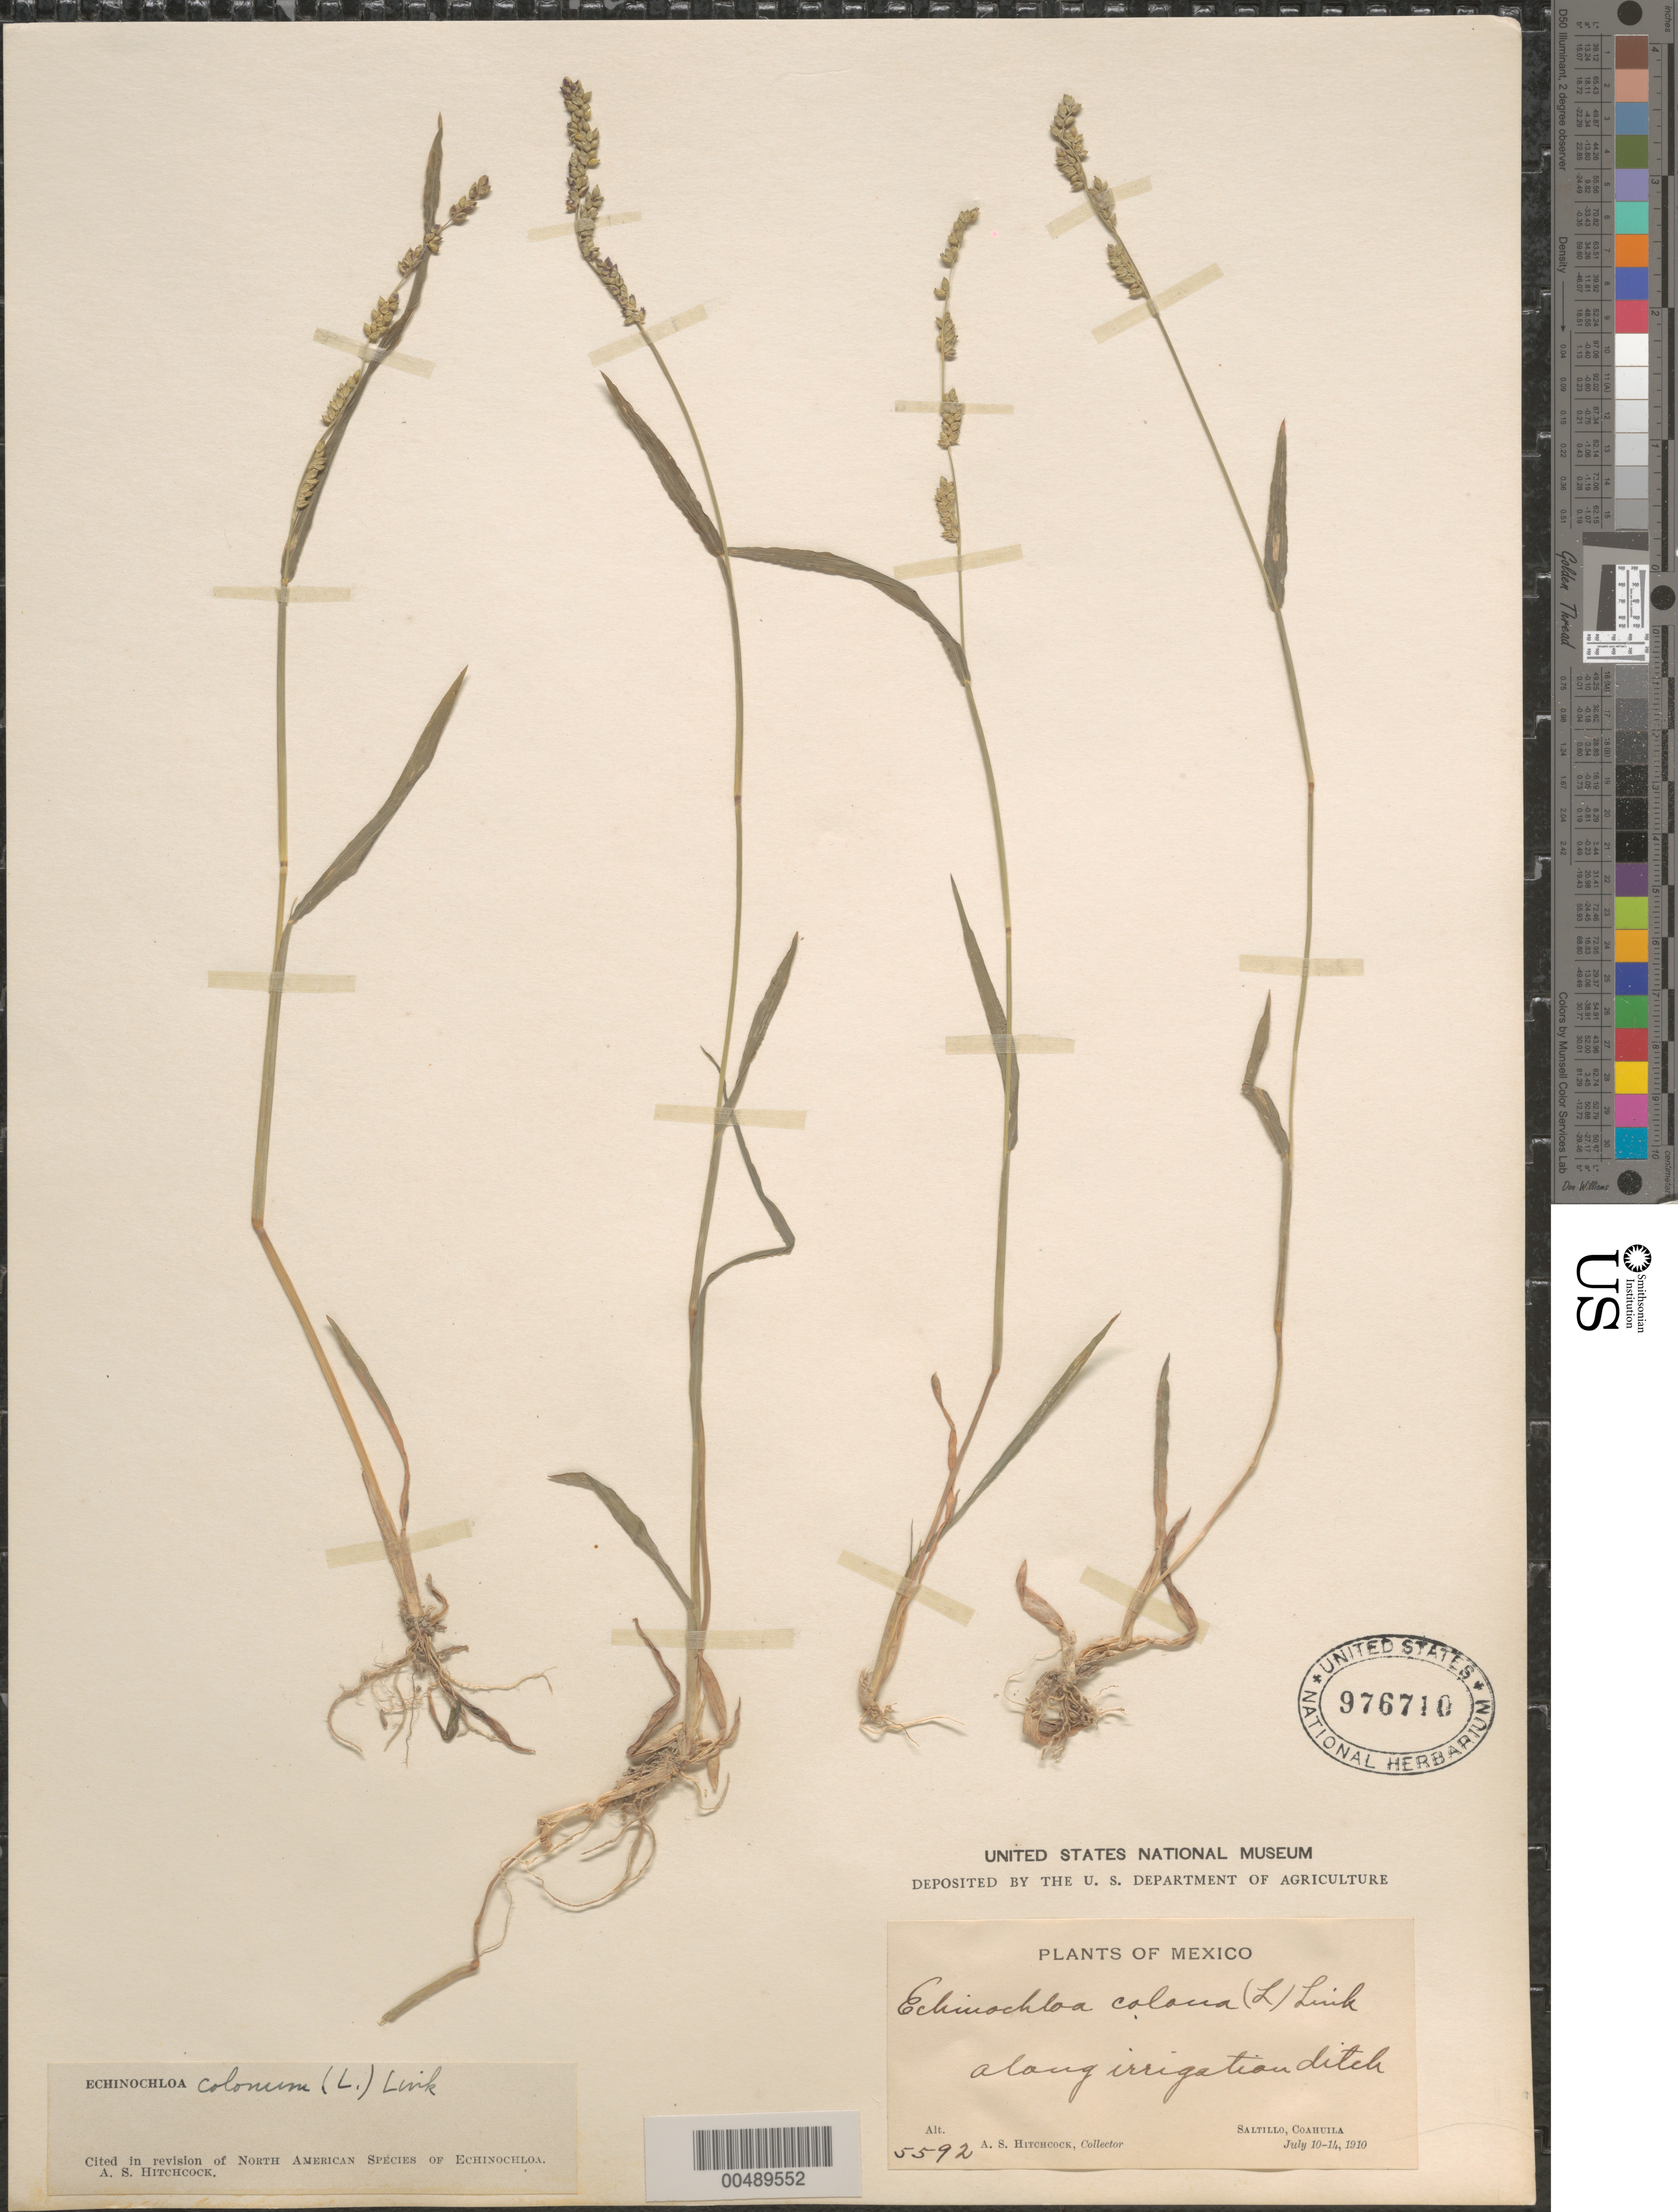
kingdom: Plantae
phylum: Tracheophyta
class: Liliopsida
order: Poales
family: Poaceae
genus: Echinochloa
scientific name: Echinochloa colona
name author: (L.) Link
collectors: A. S. Hitchcock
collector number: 5592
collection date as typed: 10 Jul 1910 to 14 Jul 1910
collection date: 1910-07-10/1910-07-14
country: Mexico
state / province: Coahuila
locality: Saltillo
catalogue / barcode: US 976710